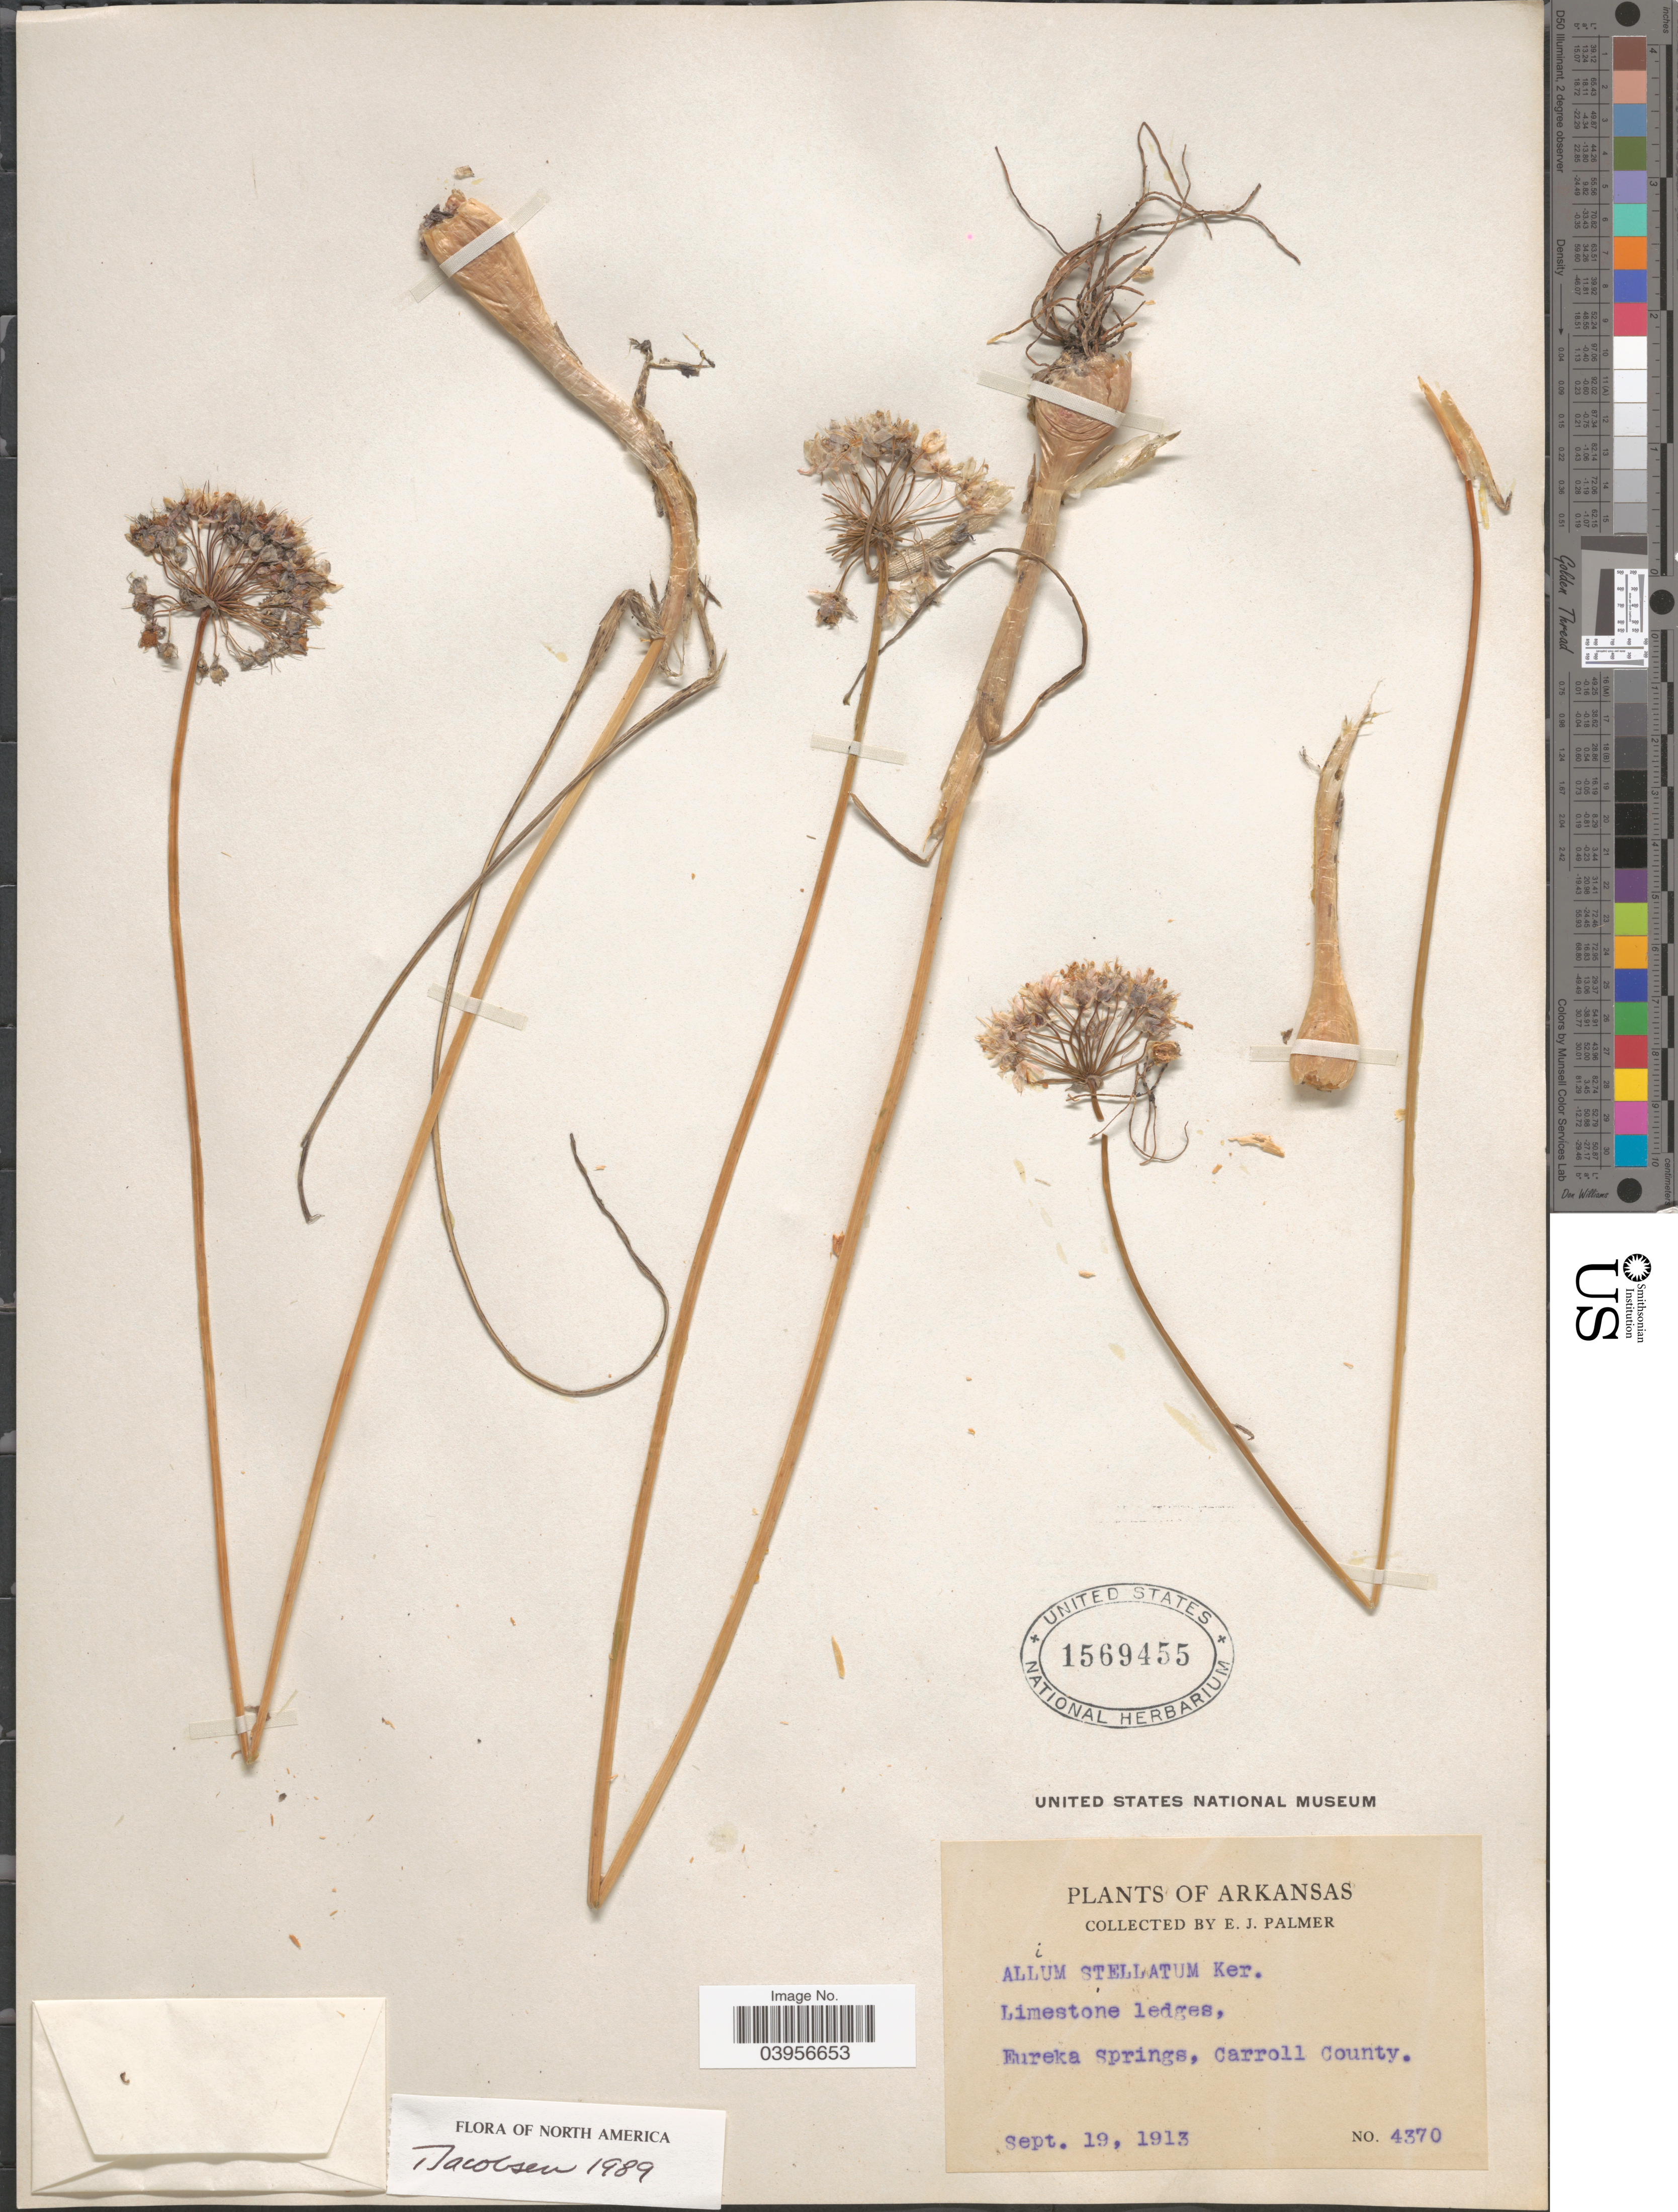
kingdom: Plantae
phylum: Tracheophyta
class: Liliopsida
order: Asparagales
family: Amaryllidaceae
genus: Allium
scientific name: Allium stellatum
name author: Nutt. ex Ker Gawl.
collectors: E. J. Palmer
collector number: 4370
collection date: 1913-09-19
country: United States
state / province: Arkansas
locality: Limestone ledges, Eureka Springs, Carroll County.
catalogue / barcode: US 1569455